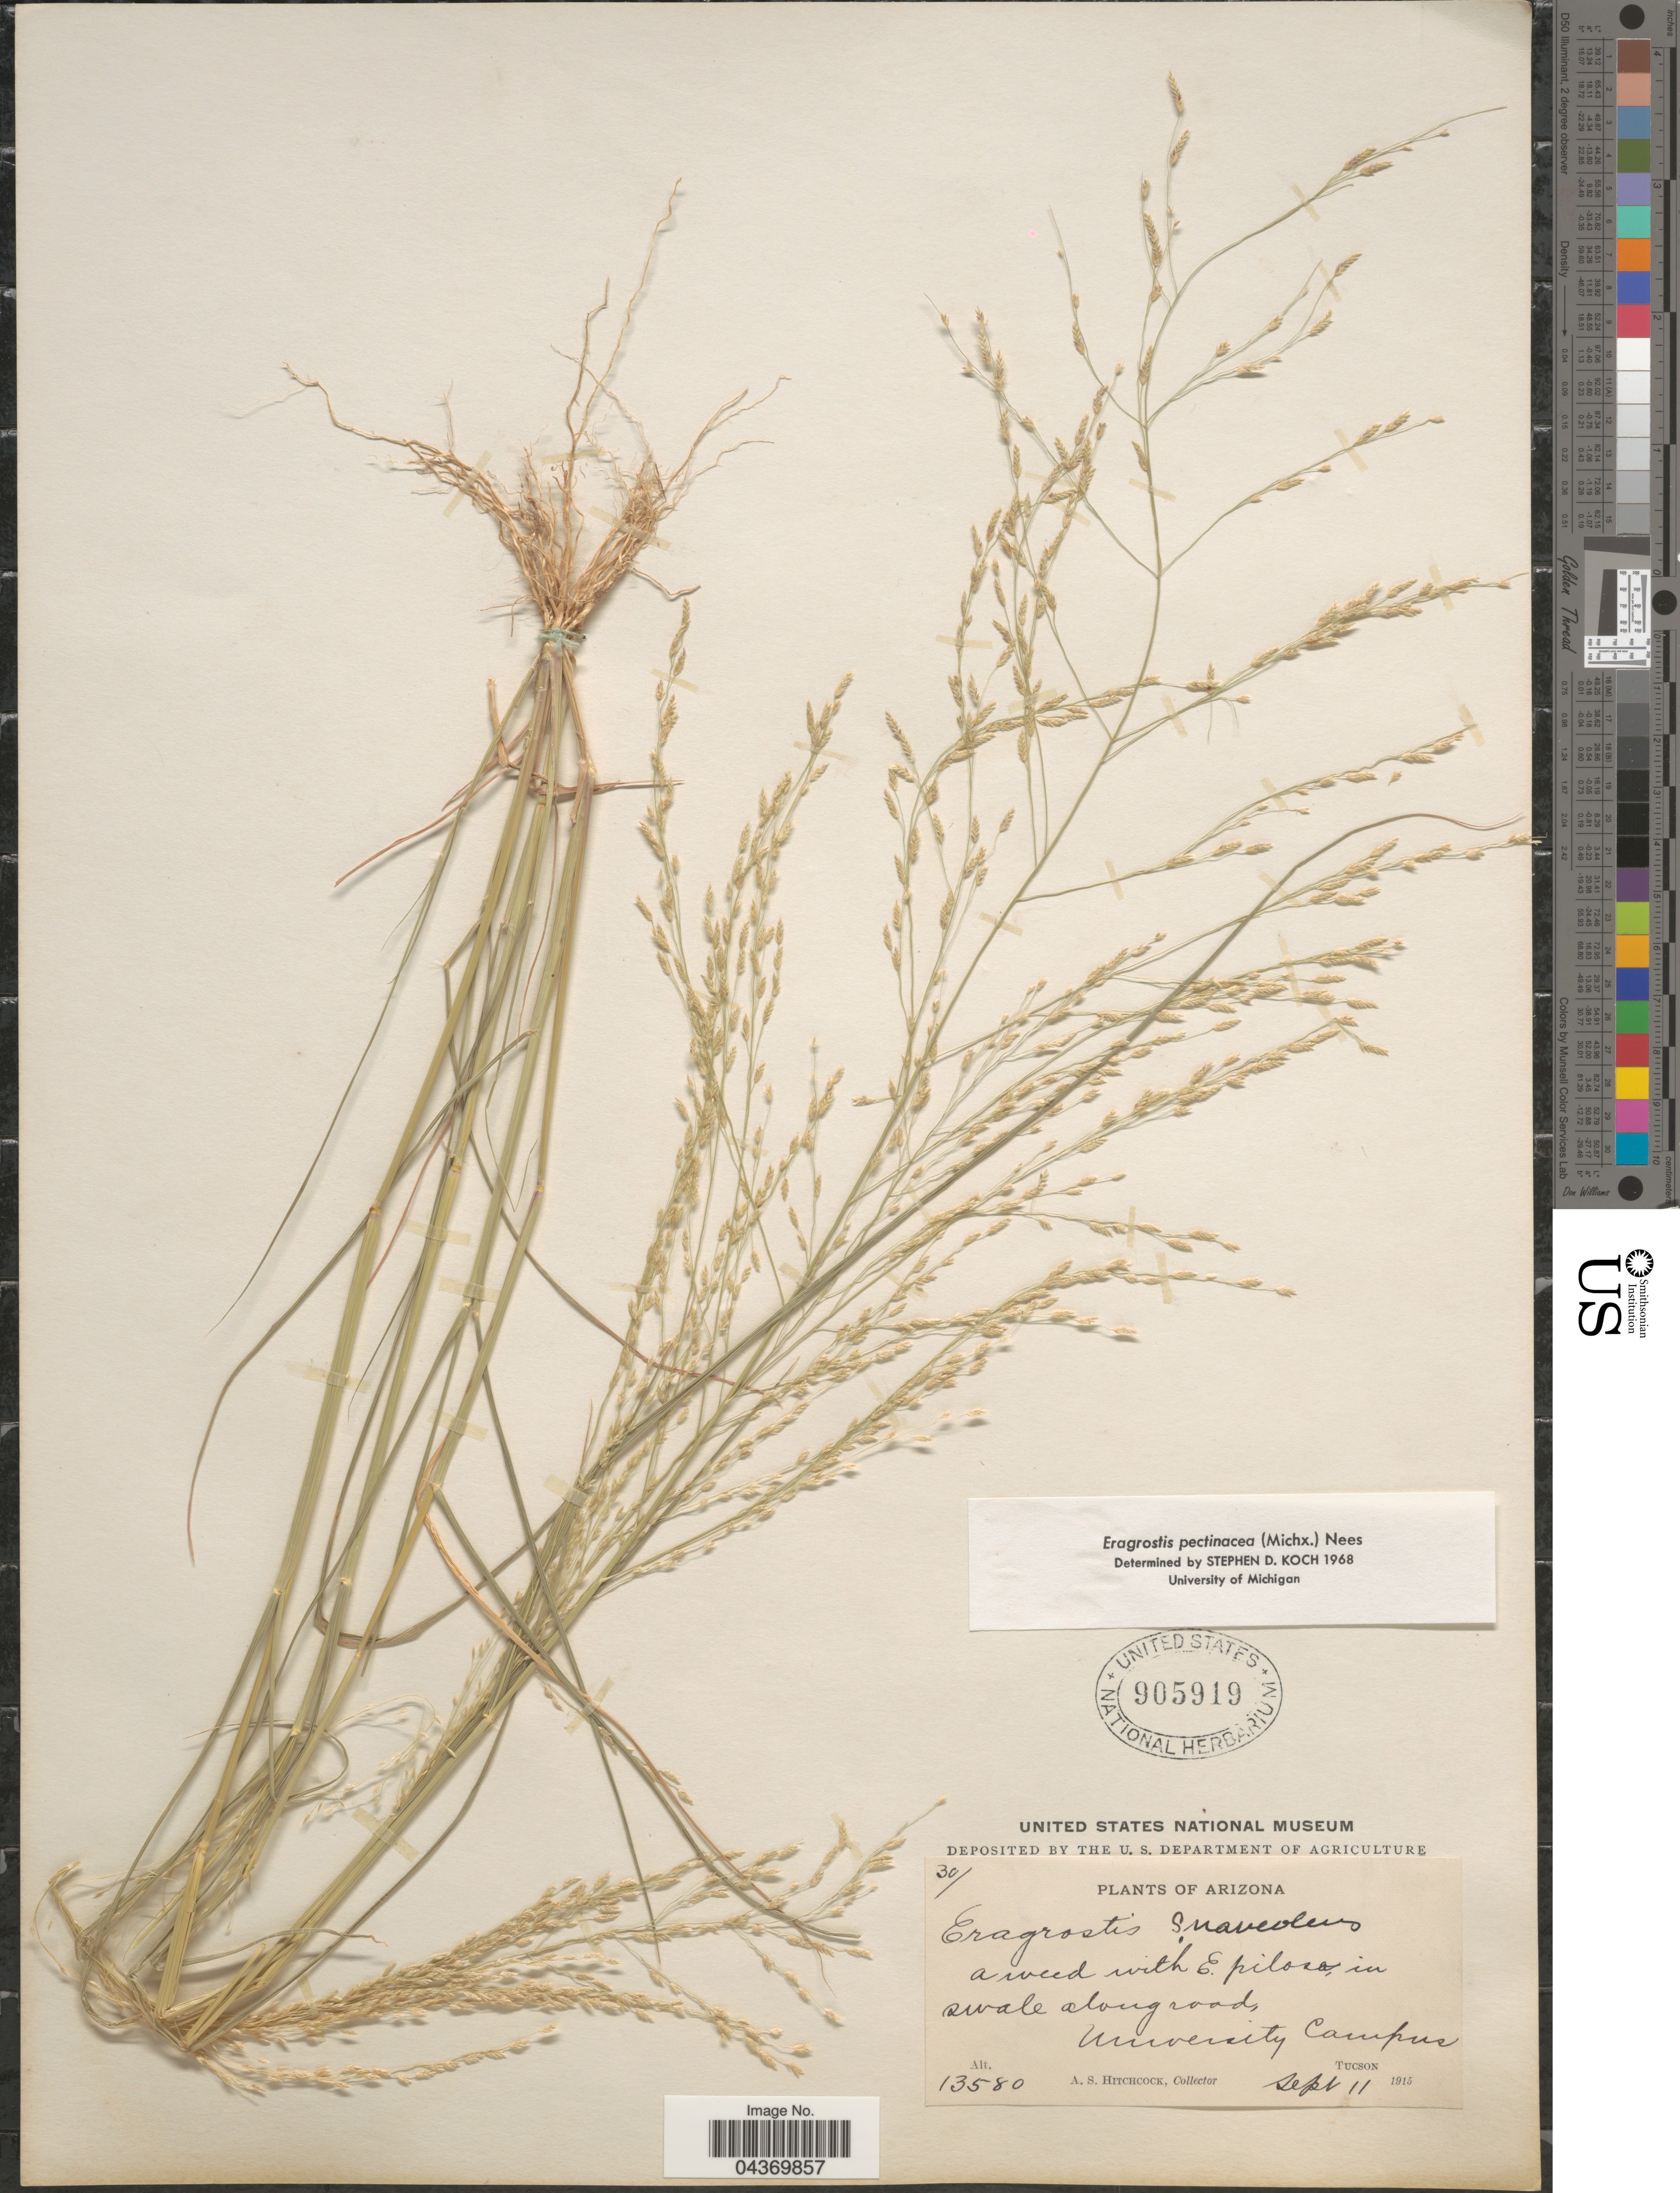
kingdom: Plantae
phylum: Tracheophyta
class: Liliopsida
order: Poales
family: Poaceae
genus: Eragrostis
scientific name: Eragrostis pectinacea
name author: (Michx.) Nees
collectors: A. S. Hitchcock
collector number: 13580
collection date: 1915-09-11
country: United States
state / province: Arizona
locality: In swale along road, University Campus. Tucson.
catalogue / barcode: US 905919